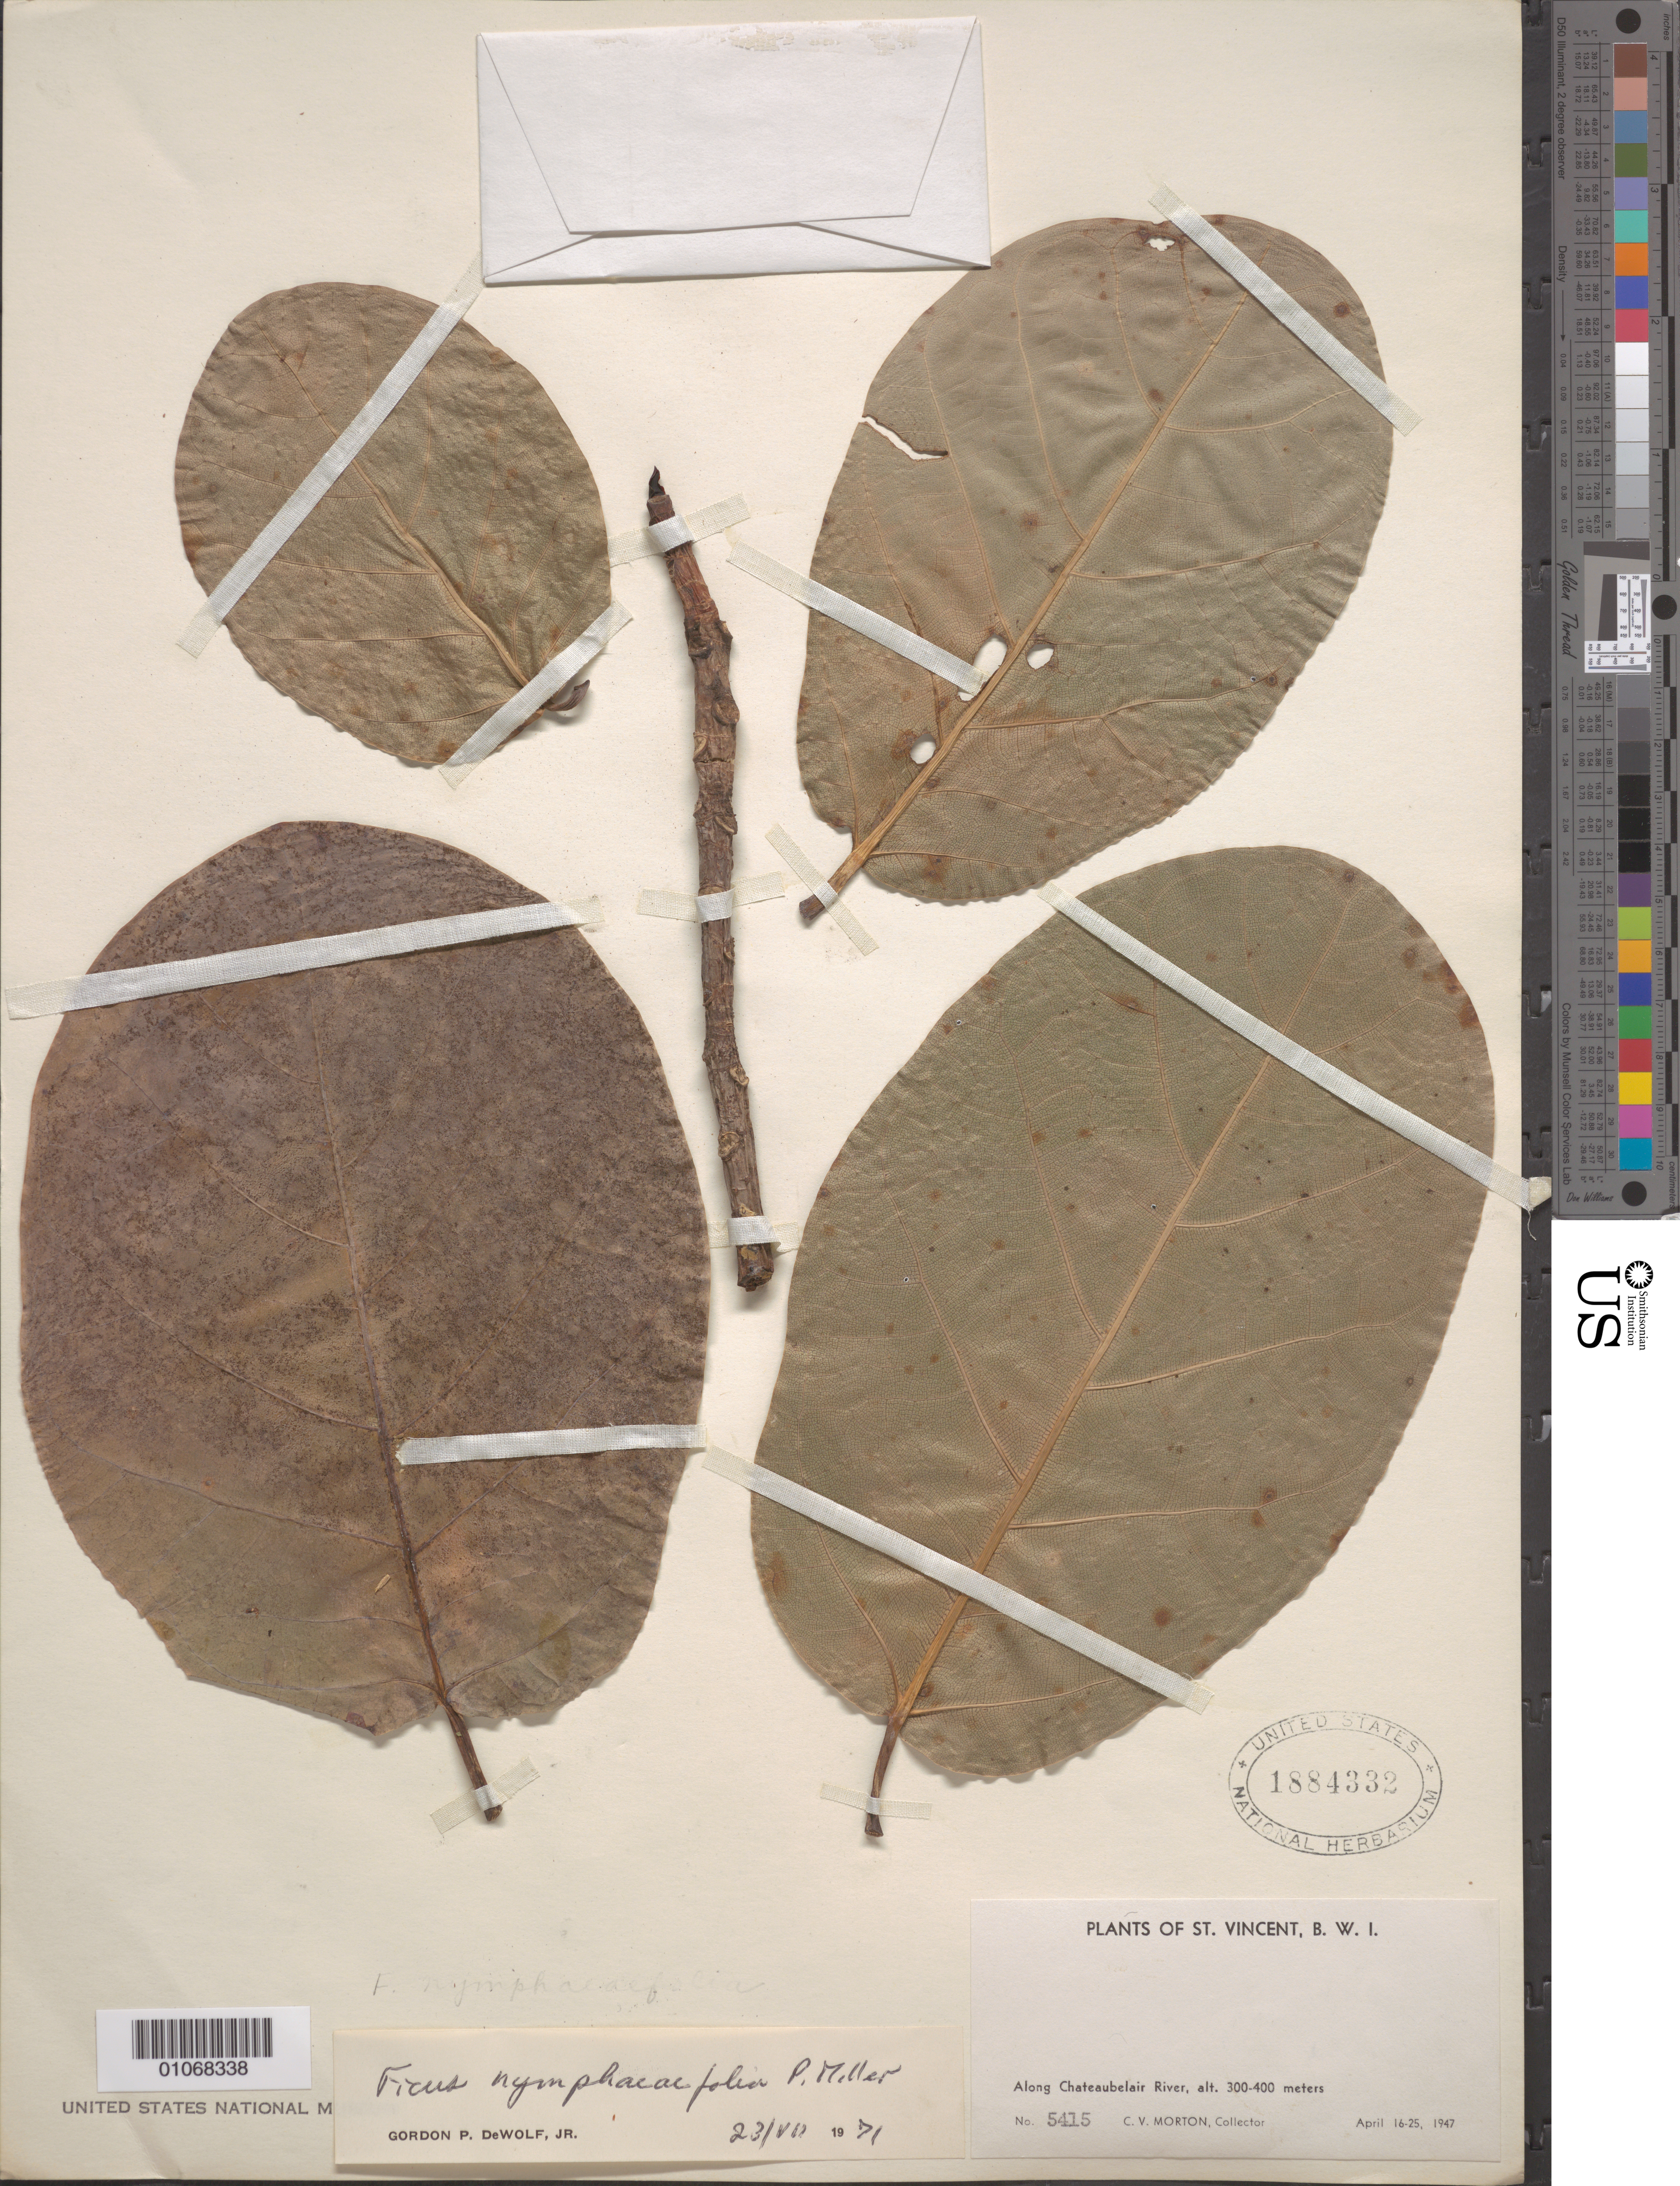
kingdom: Plantae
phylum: Tracheophyta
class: Magnoliopsida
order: Rosales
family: Moraceae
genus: Ficus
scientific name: Ficus nymphaeifolia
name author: Mill.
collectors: C. V. Morton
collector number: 5415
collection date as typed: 16 Apr 1947 to 25 Apr 1947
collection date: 1947-04-16/1947-04-25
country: St. Vincent - Grenadines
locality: Along Chateubelair.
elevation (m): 300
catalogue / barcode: US 1884332